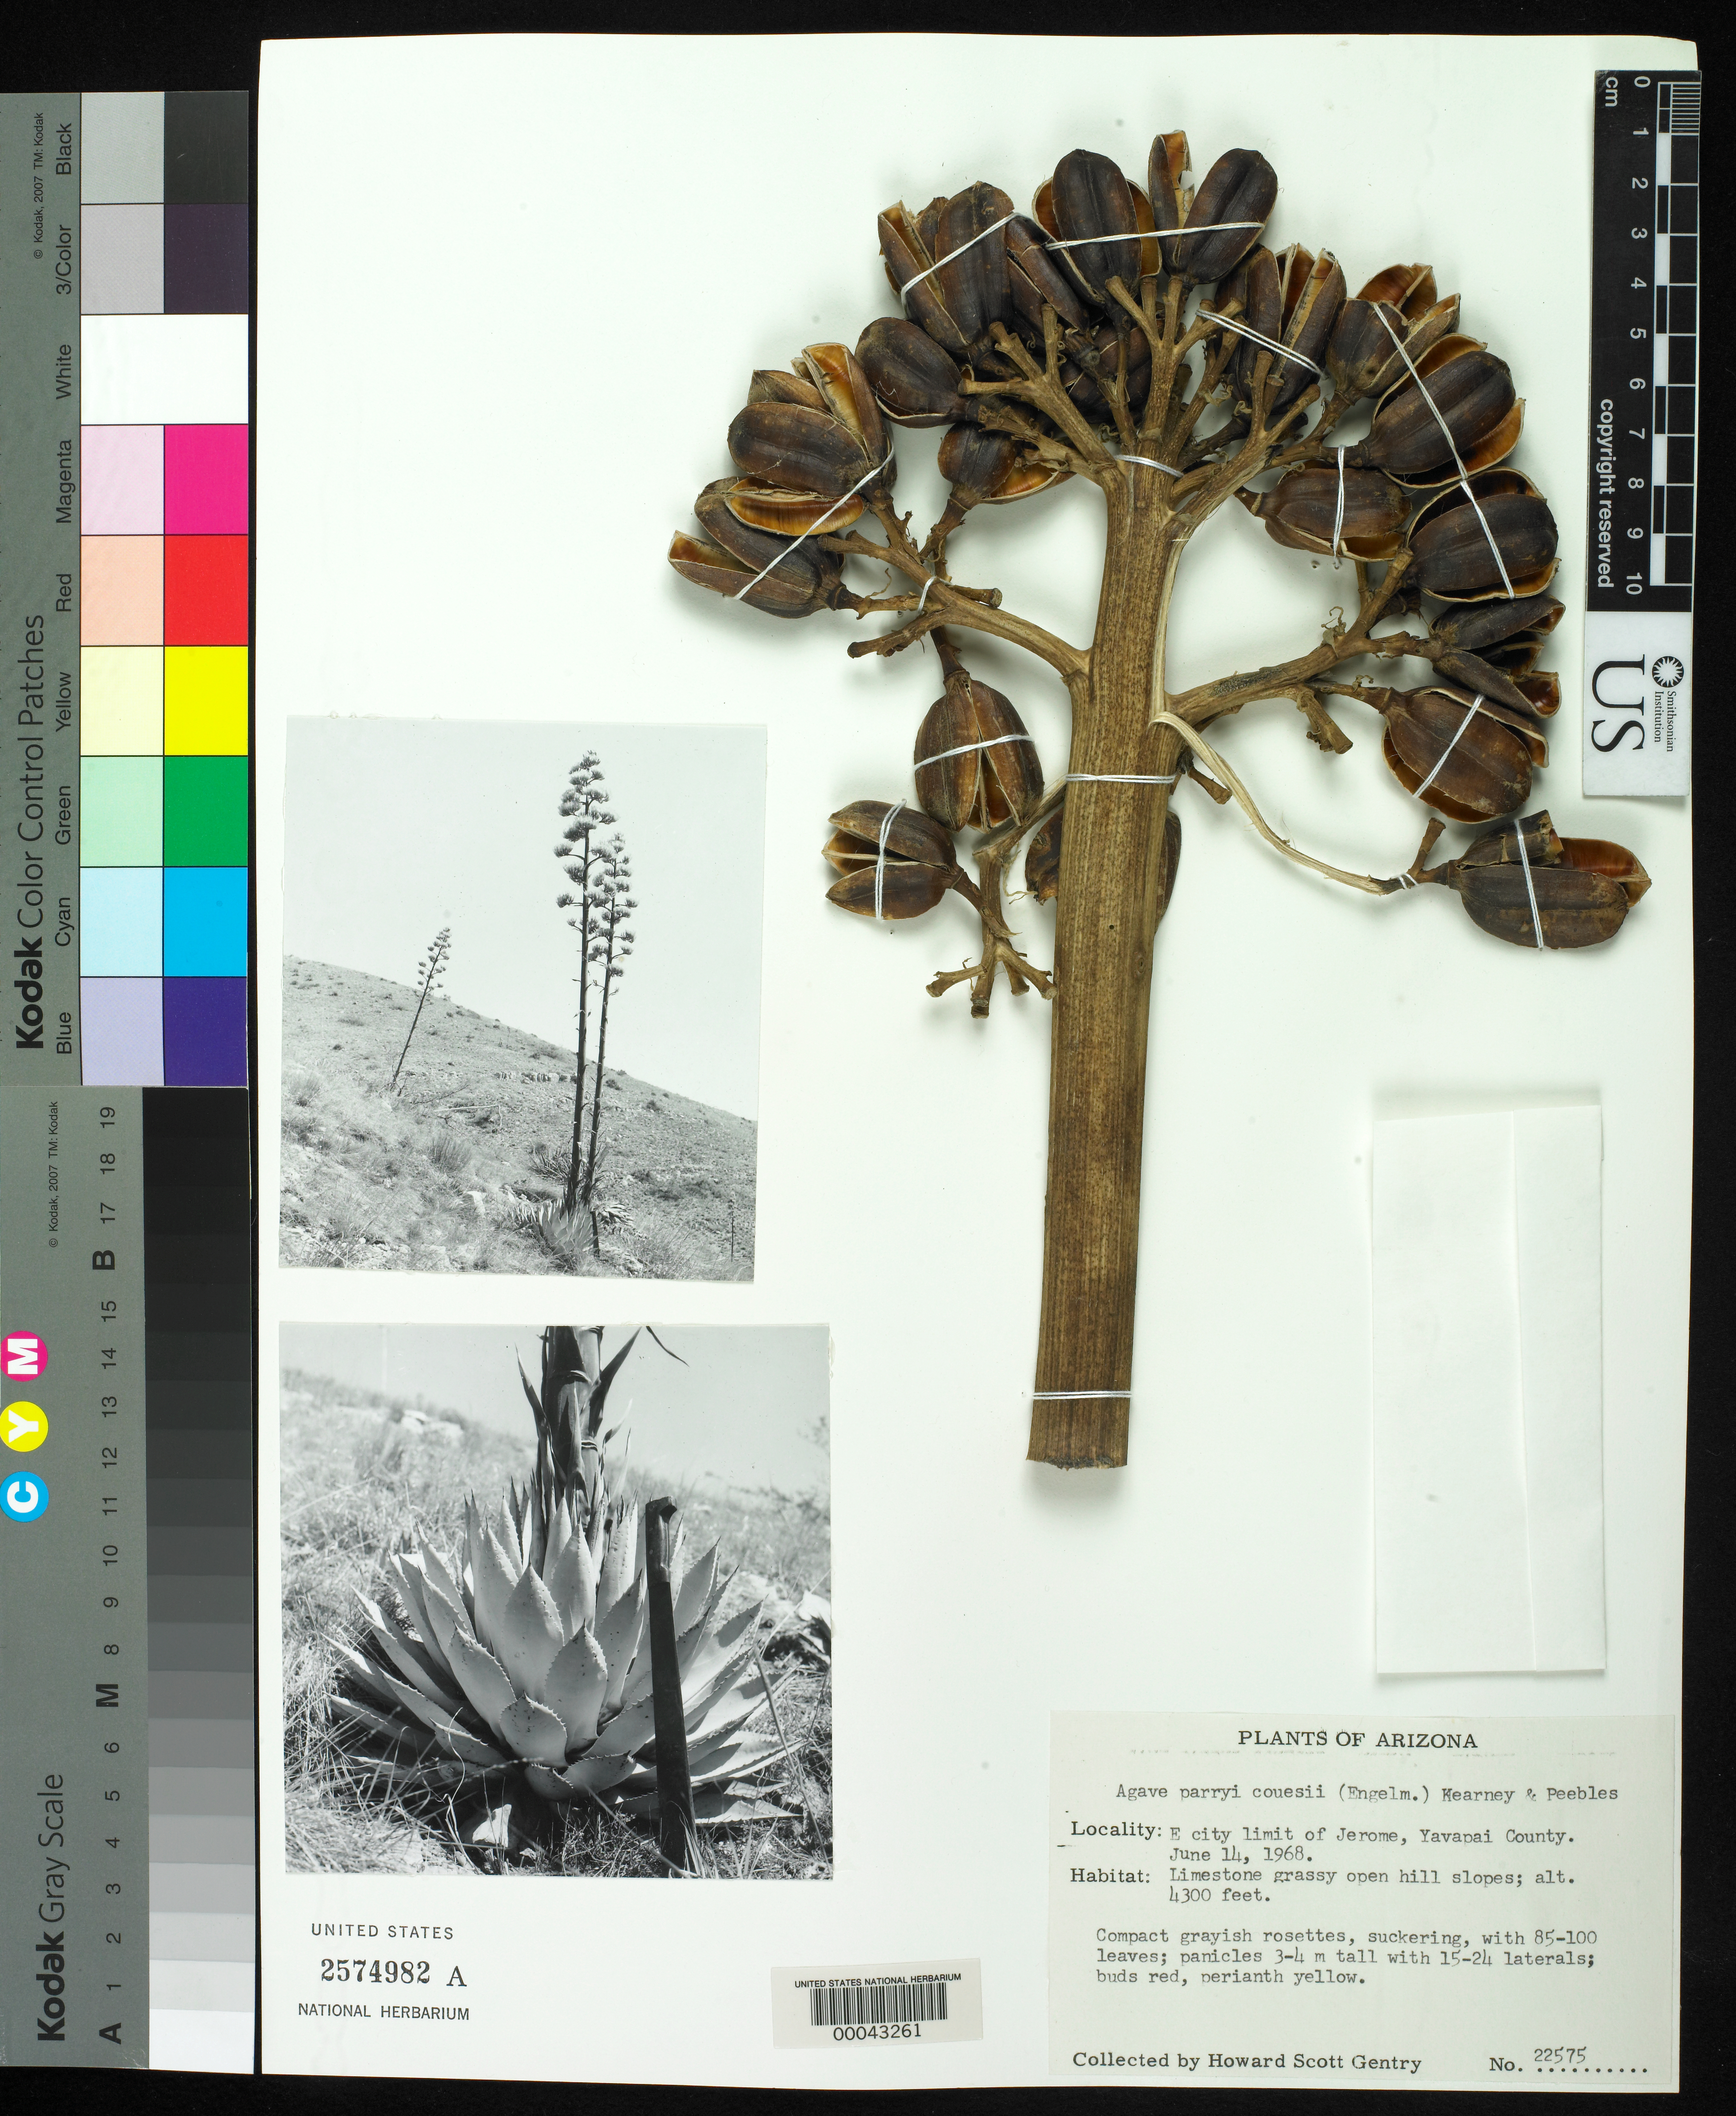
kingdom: Plantae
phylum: Tracheophyta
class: Liliopsida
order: Asparagales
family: Asparagaceae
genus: Agave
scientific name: Agave parryi var. couesii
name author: (Engelm. ex Trel.) Kearney & Peebles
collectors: H. S. Gentry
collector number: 22575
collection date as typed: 14 Jun 1968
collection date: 1968-06-14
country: United States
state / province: Arizona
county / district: Yavapai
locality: E city limit of jerome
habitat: Limestone grassy open hill slopes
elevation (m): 1311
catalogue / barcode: US 2574982A